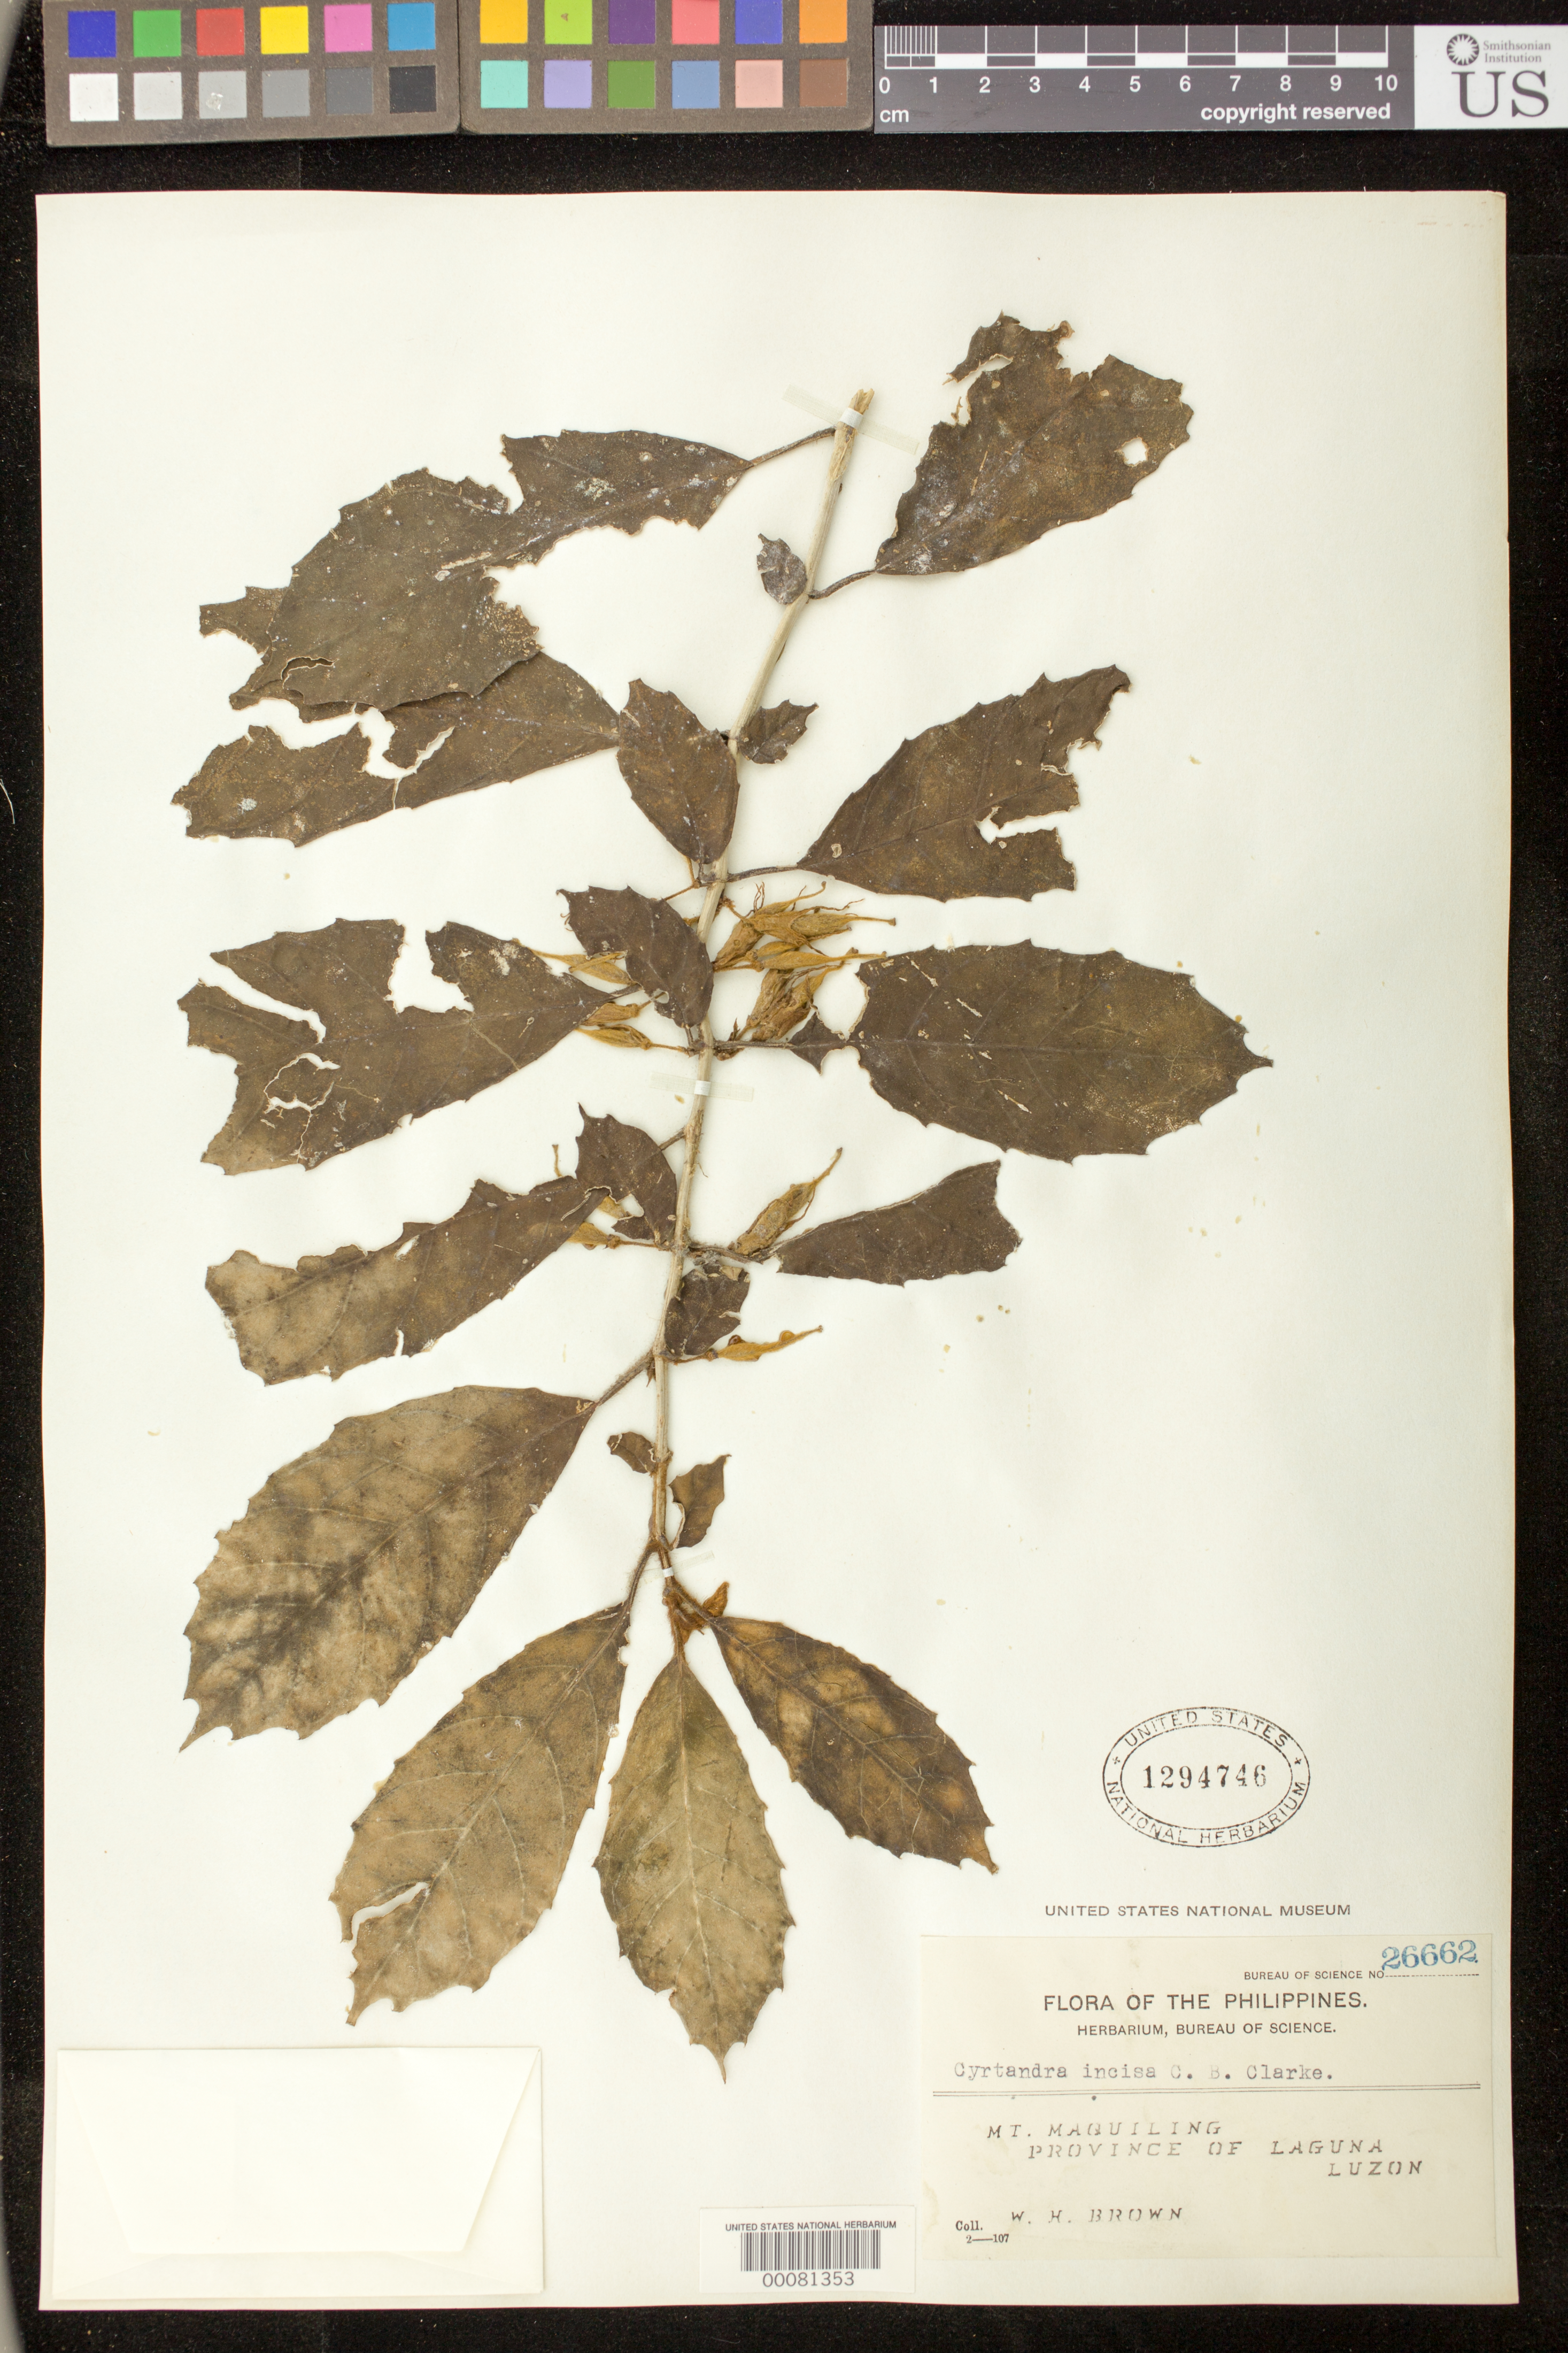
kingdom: Plantae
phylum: Tracheophyta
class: Magnoliopsida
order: Lamiales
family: Gesneriaceae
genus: Cyrtandra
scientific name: Cyrtandra incisa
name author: C.B. Clarke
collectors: W. H. Brown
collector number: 26662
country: Philippines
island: Luzon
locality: Laguna, Mt maquiling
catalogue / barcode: US 1294746